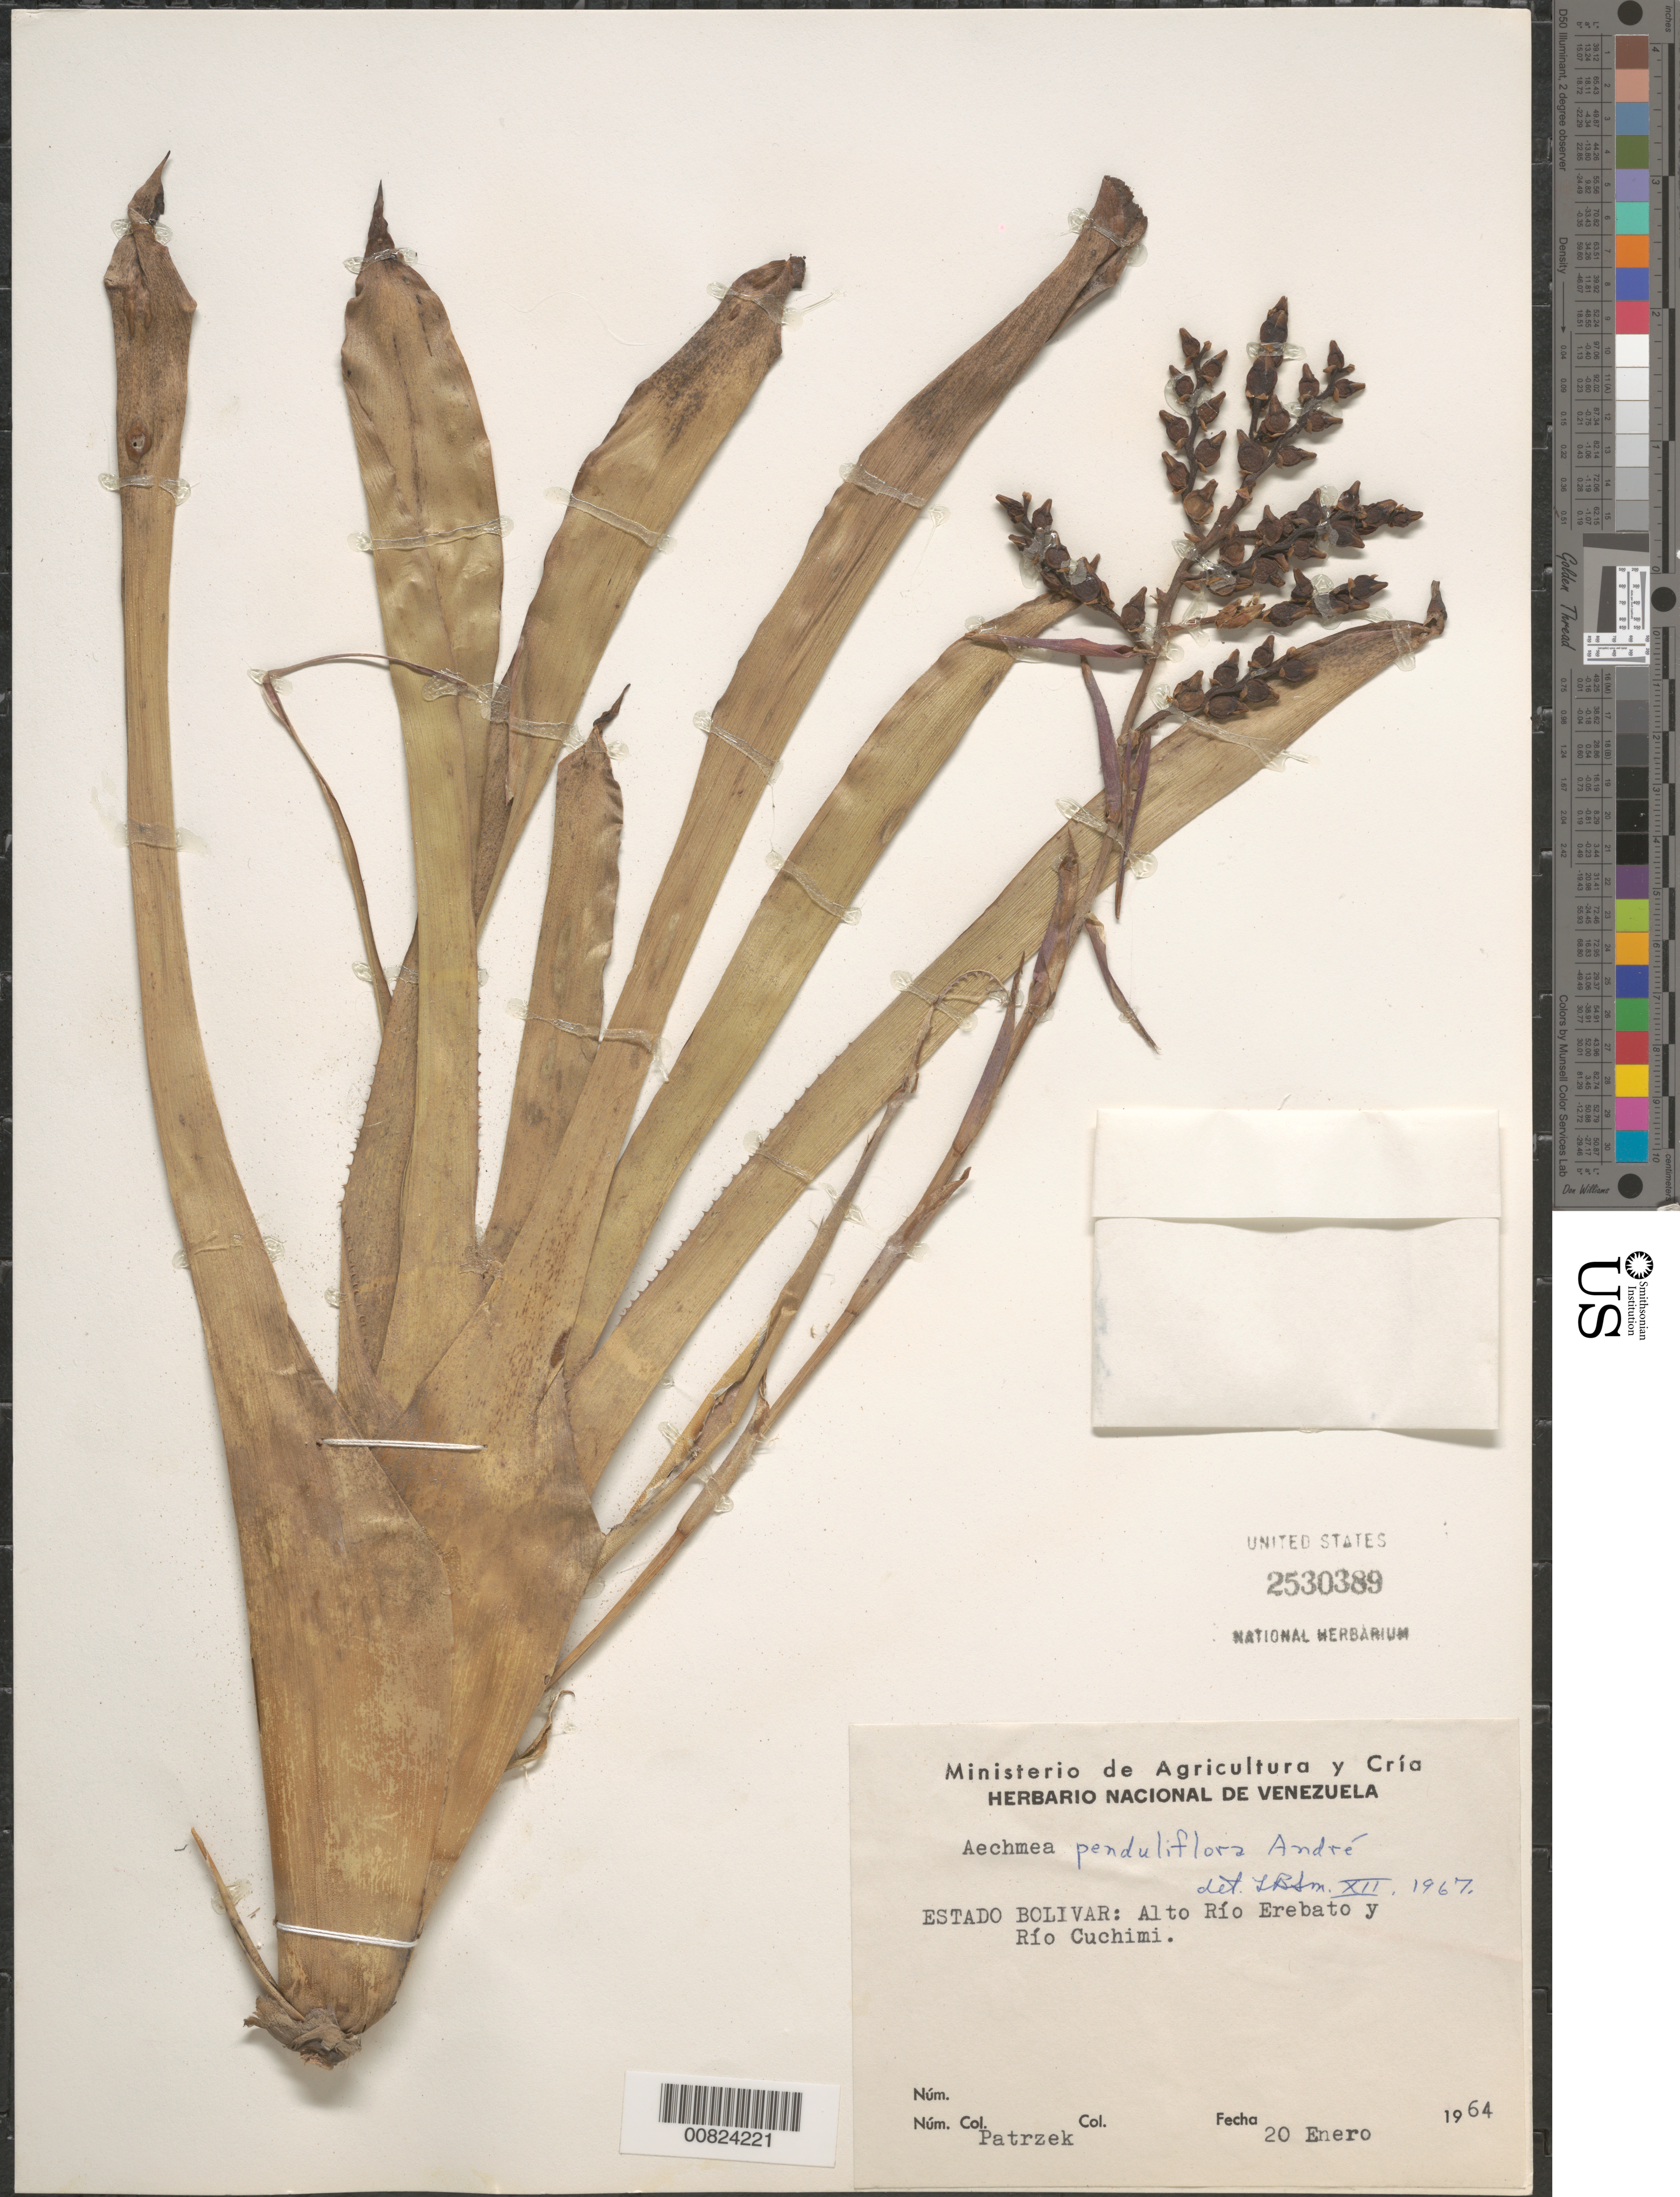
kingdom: Plantae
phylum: Tracheophyta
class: Liliopsida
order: Poales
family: Bromeliaceae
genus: Aechmea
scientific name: Aechmea penduliflora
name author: André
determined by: Smith, Lyman B., (US), NMNH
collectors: -. Patrzek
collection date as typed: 20-Jan-64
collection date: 1964-01-20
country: Venezuela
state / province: Bolívar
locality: Alto Río Erebato y Río Cuchimi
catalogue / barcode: US 2530389